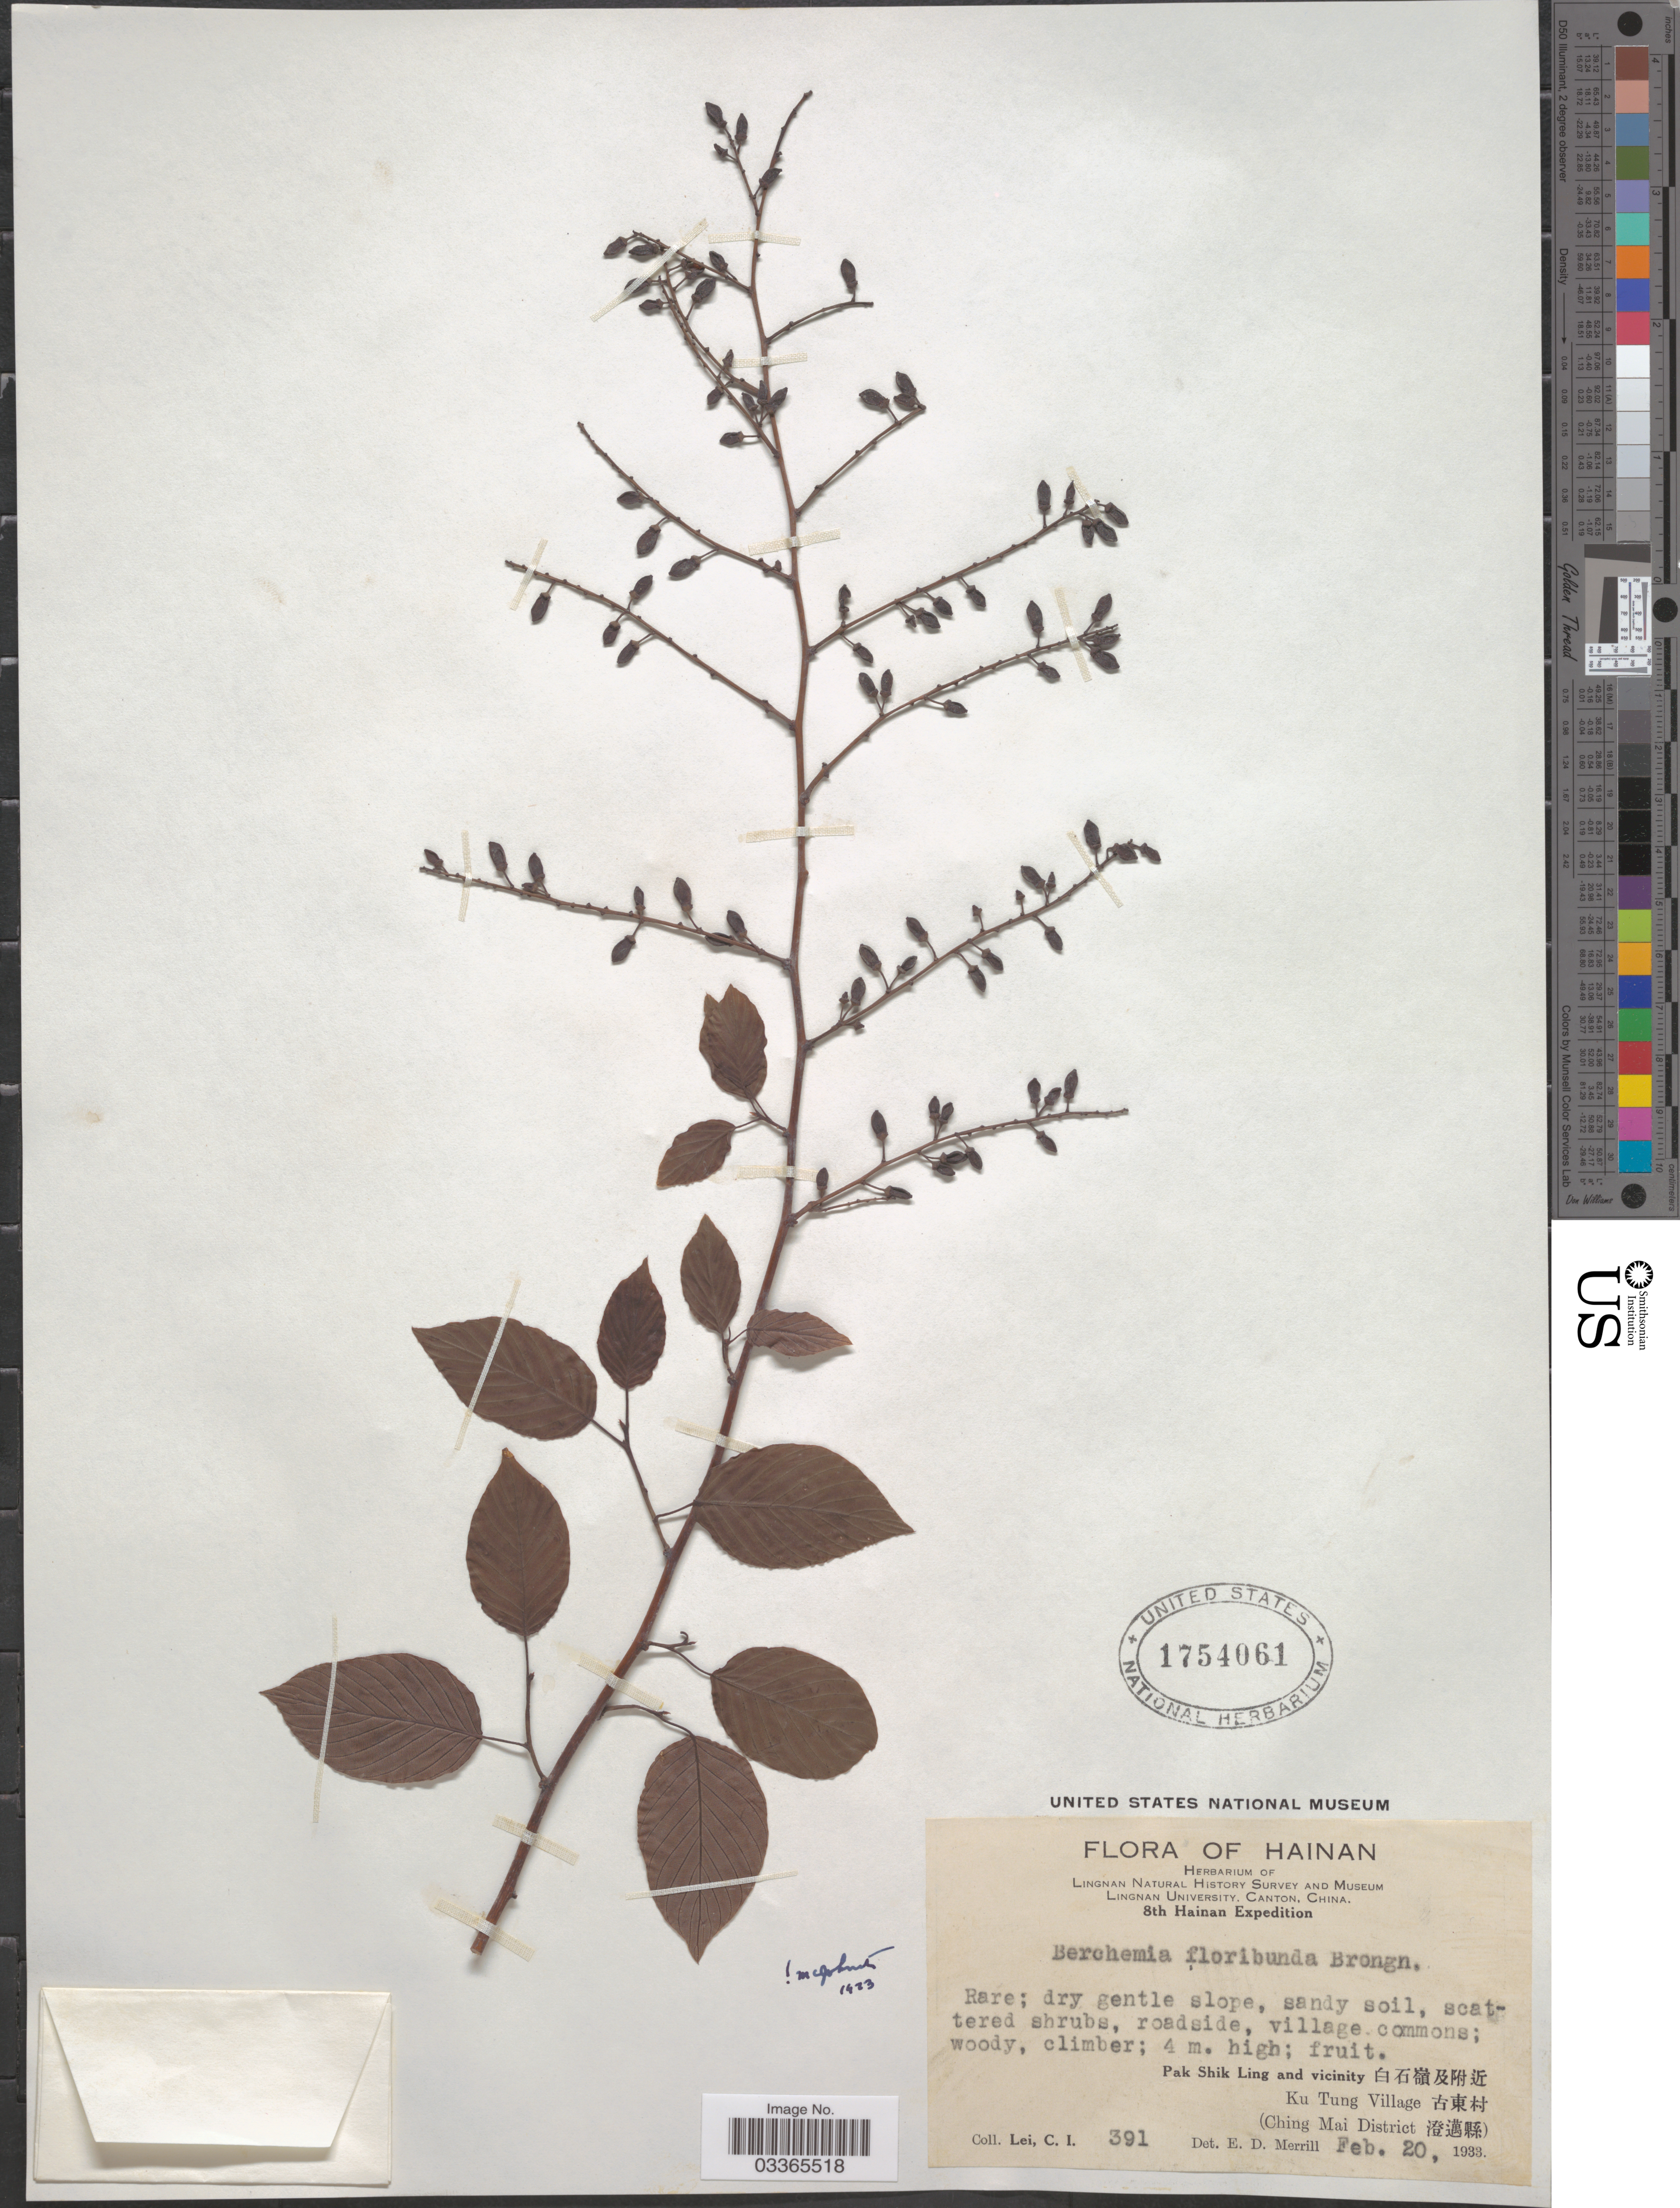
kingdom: Plantae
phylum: Tracheophyta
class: Magnoliopsida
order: Rosales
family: Rhamnaceae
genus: Berchemia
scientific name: Berchemia floribunda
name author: (Wall.) Brongn.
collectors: C. I. Lei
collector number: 391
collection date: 1933-02-20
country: China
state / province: Hainan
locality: PakShikLing and Vicinity, Ku Tung Village, (Ching Mai District)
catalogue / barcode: US 1754061